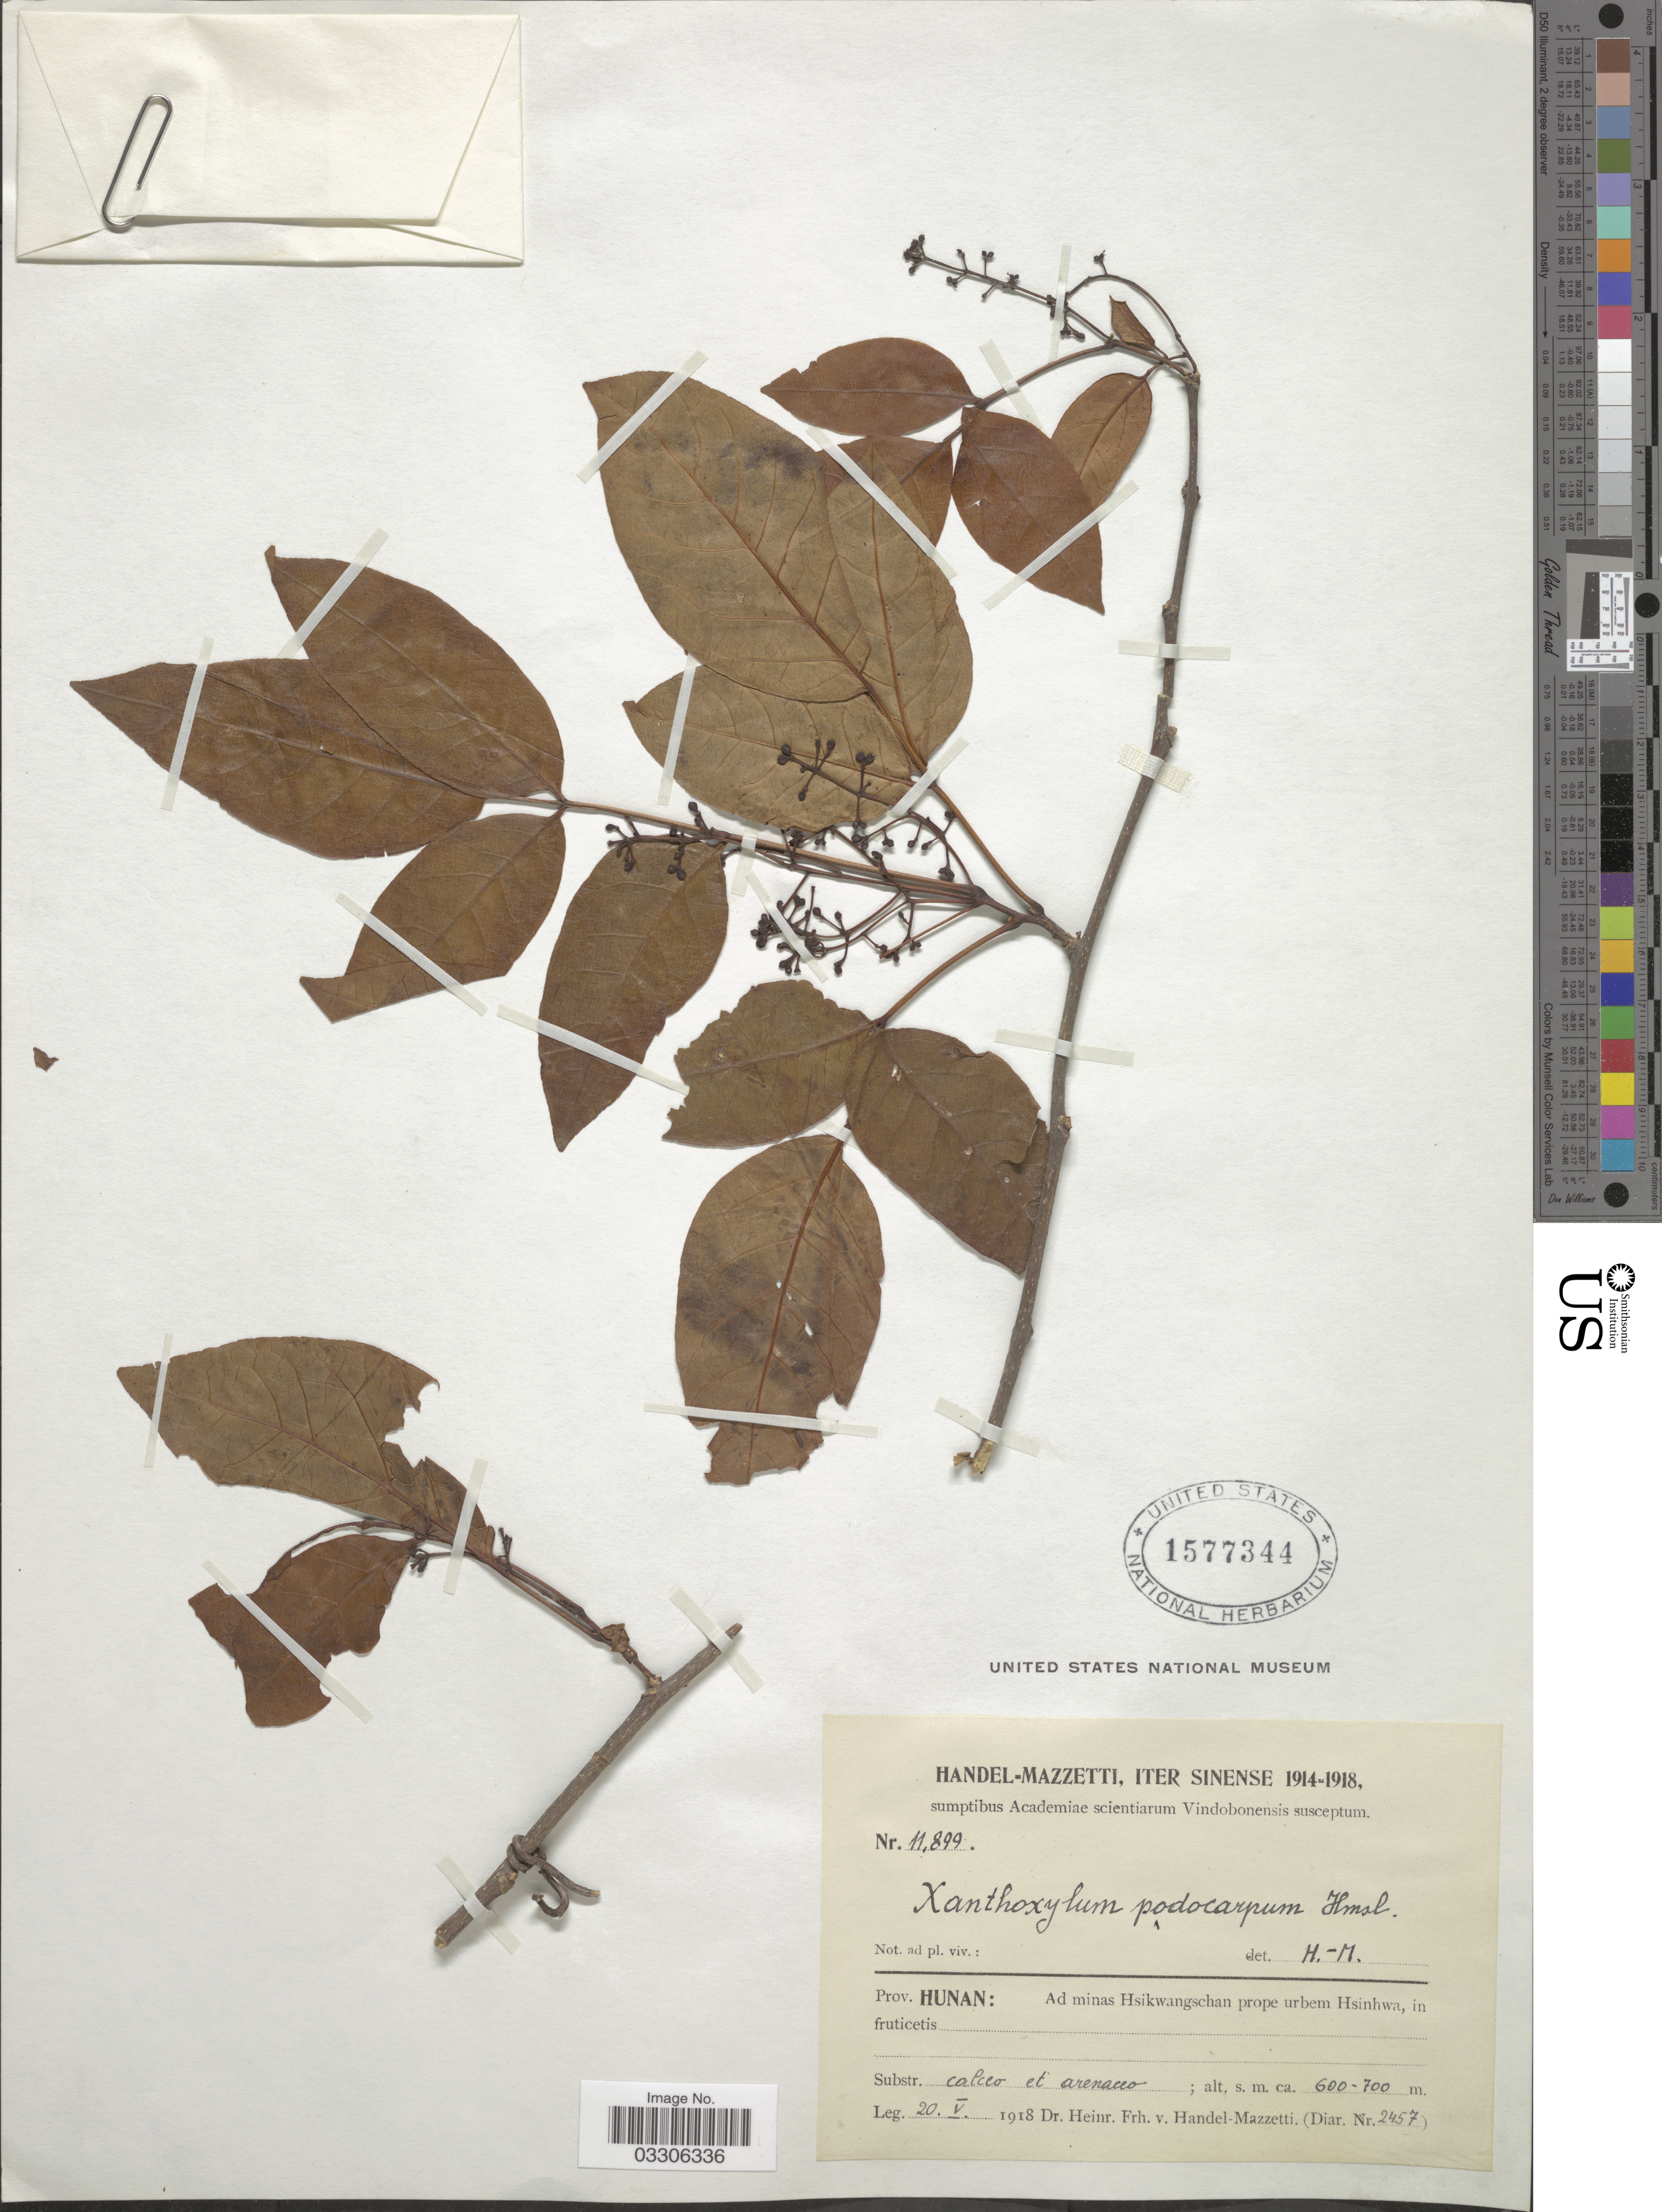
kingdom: Plantae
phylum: Tracheophyta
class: Magnoliopsida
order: Sapindales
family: Rutaceae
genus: Zanthoxylum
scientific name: Zanthoxylum podocarpum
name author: Hemsl.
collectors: H. Handel-Mazzetti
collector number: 11899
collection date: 1918-05-20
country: China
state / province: Hunan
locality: Ad minas Hsikwangschan prope urbem Hsinhwa.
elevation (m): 600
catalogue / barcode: US 1577344